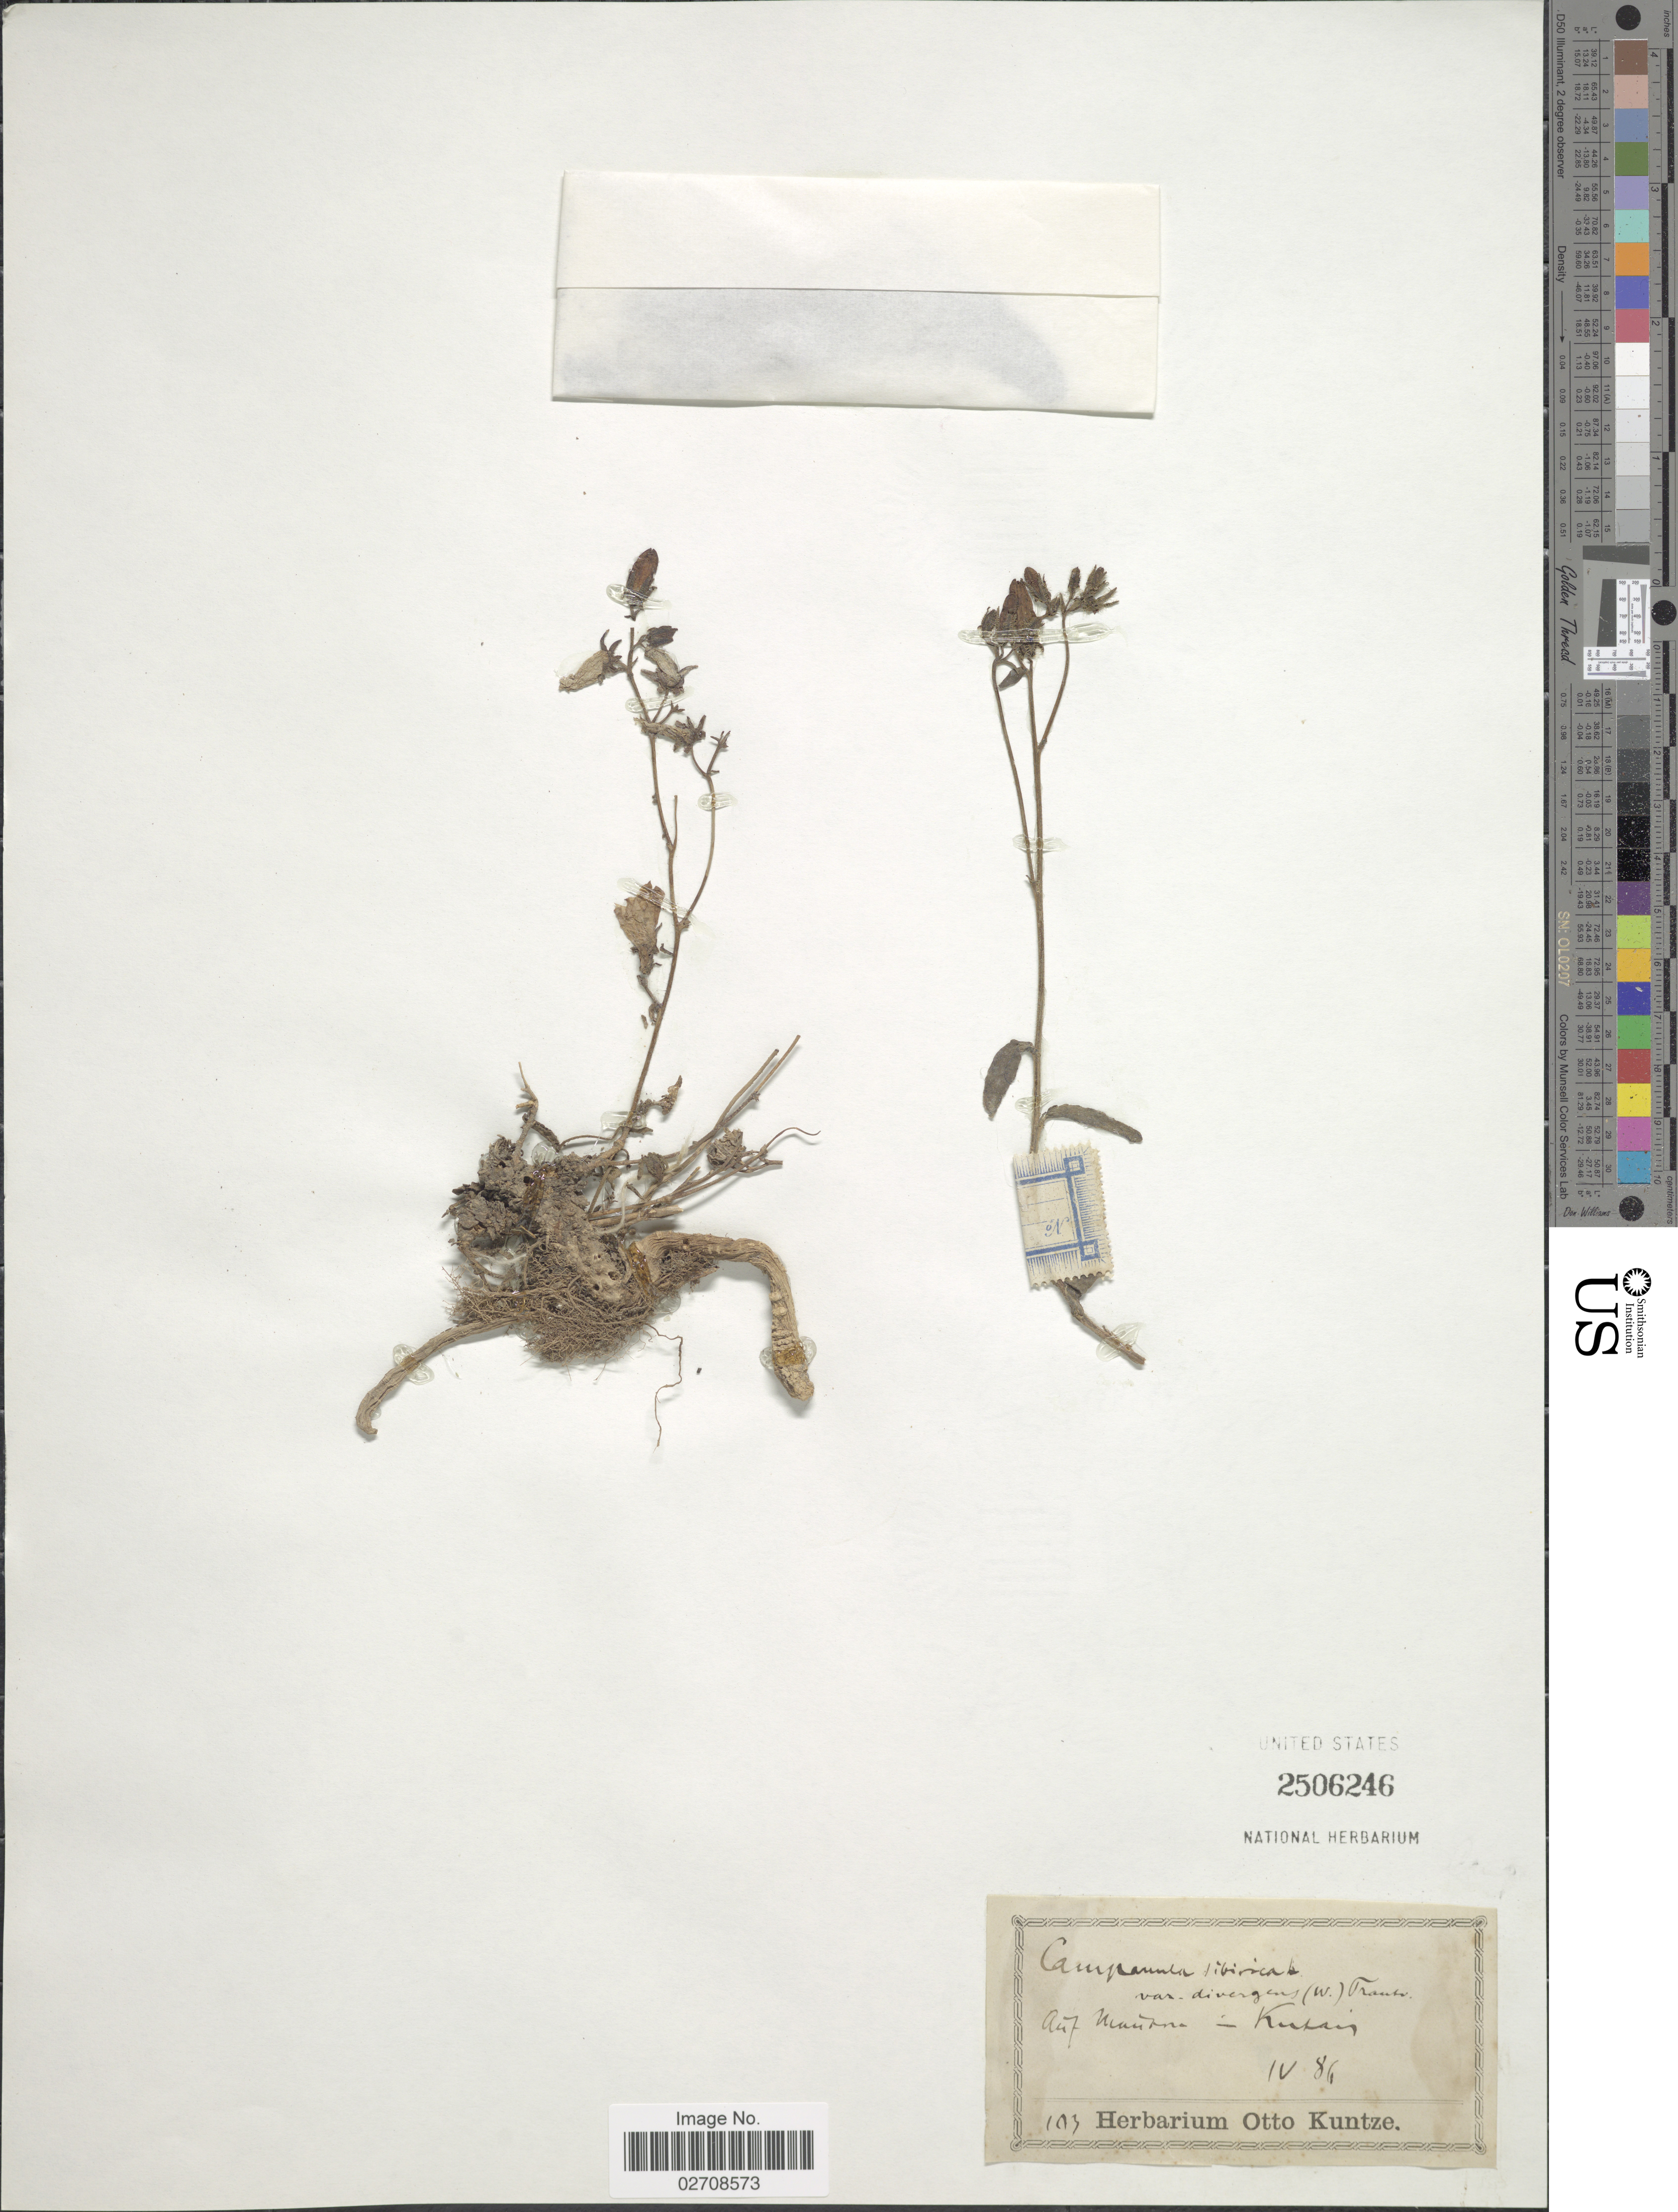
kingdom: Plantae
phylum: Tracheophyta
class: Magnoliopsida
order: Asterales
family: Campanulaceae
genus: Campanula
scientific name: Campanula sibirica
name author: L.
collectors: ex herb. Otto Kuntze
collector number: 103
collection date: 1886-04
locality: Auf Mountain: Kutain [interpreted]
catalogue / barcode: US 2506246